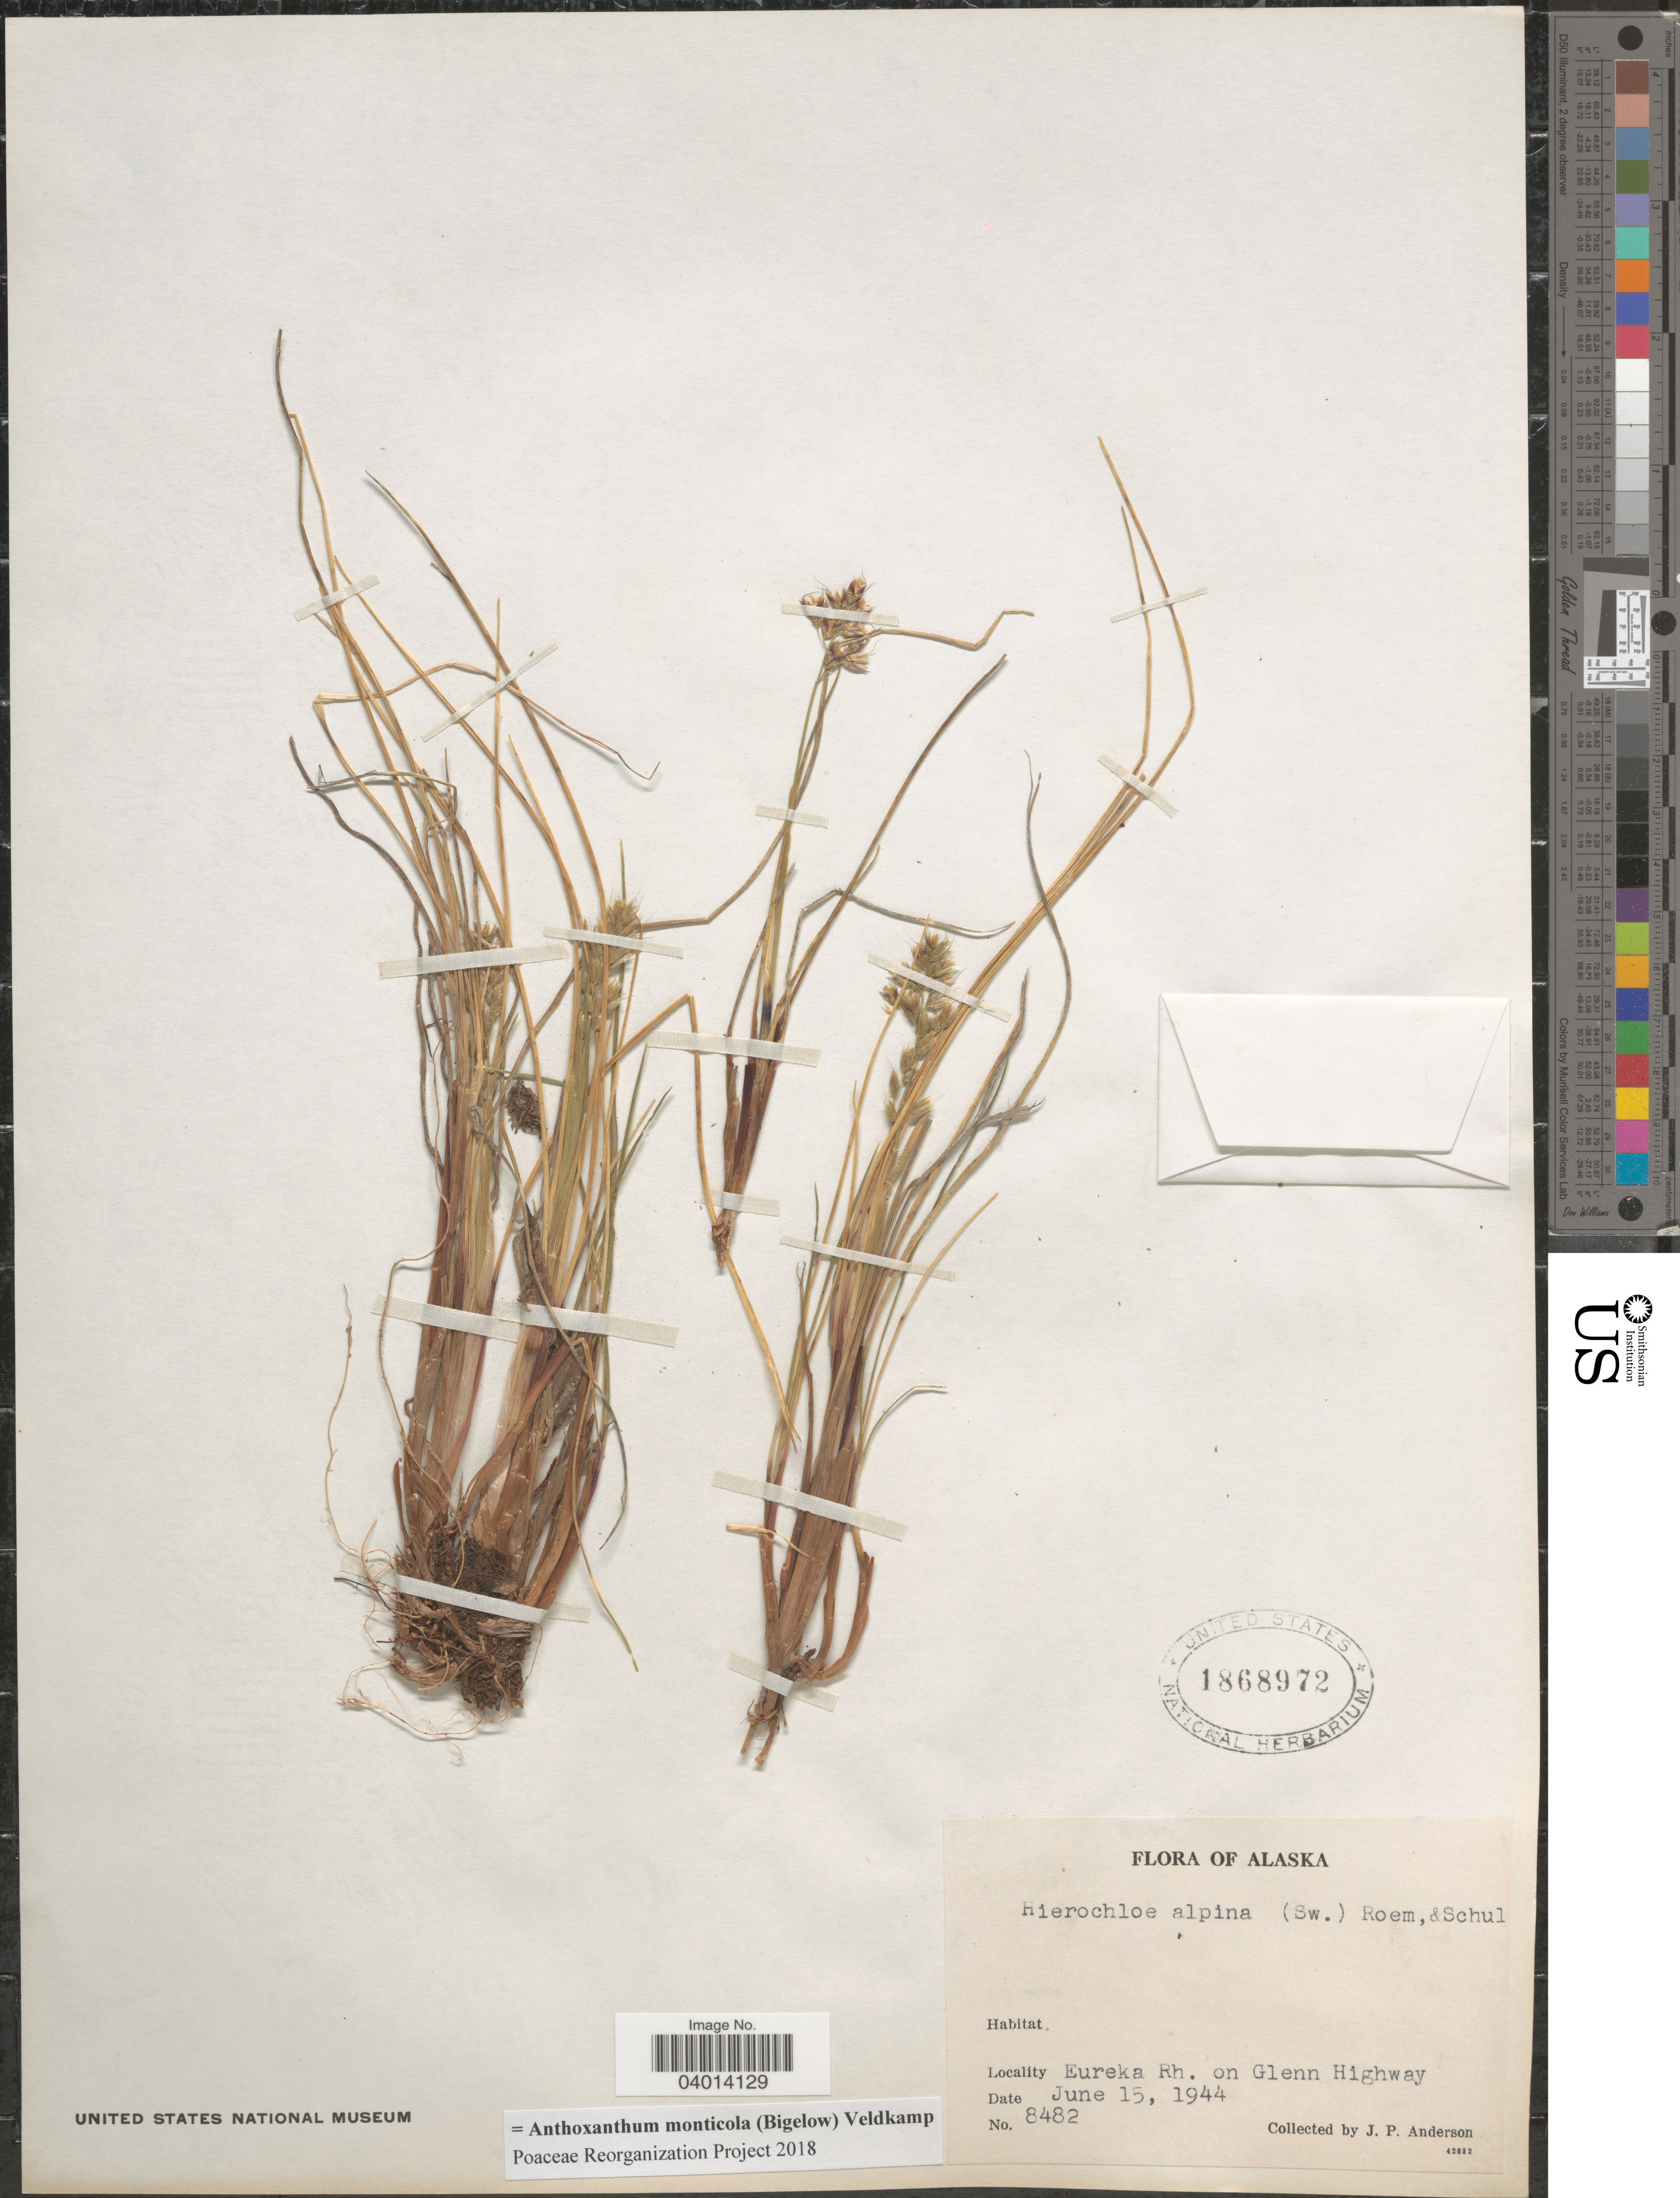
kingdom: Plantae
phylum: Tracheophyta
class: Liliopsida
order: Poales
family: Poaceae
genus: Anthoxanthum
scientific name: Anthoxanthum monticola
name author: (Bigelow) Veldkamp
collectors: J. P. Anderson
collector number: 8482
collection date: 1944-06-15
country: United States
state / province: Alaska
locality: Eureka Rh. on Glenn Highway.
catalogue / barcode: US 1868972